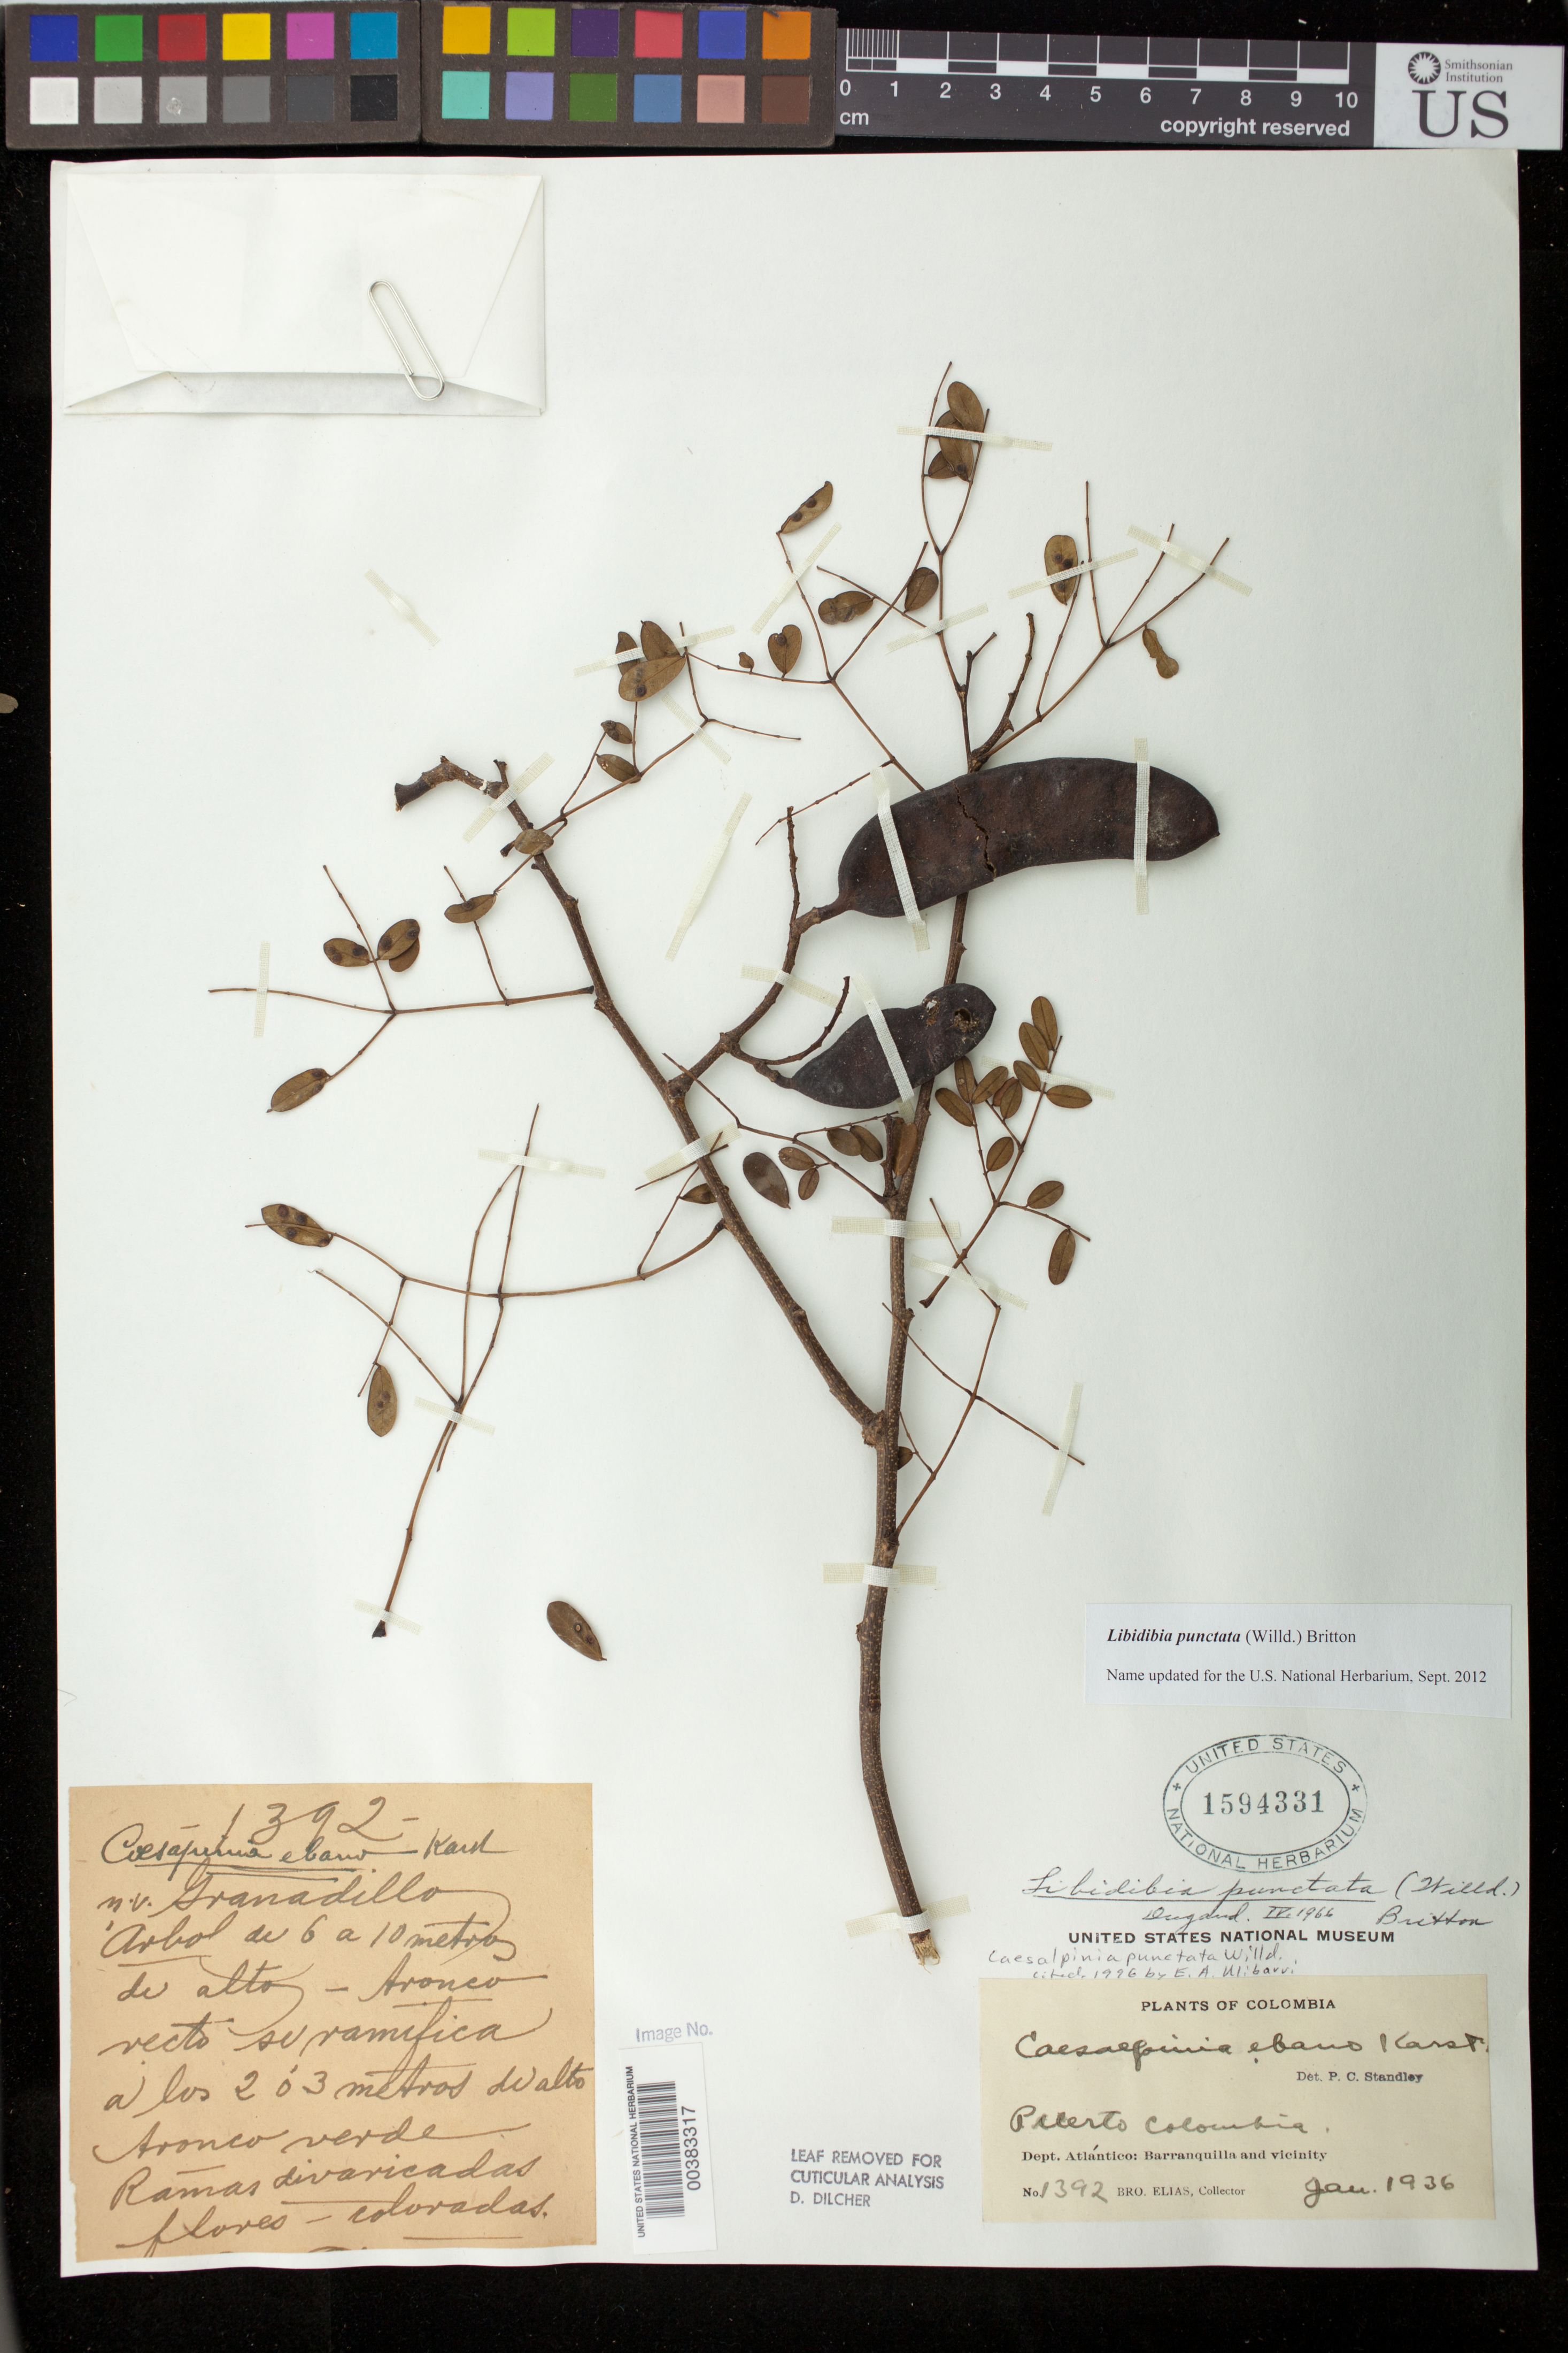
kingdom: Plantae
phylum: Tracheophyta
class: Magnoliopsida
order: Fabales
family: Fabaceae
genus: Libidibia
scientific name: Libidibia punctata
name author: (Willd.) Britton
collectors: Bro. Elias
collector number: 1392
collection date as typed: Jan 1936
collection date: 1936-01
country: Colombia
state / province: Atlántico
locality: Puerto Colombia; Barranquilla and vicinity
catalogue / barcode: US 1594331